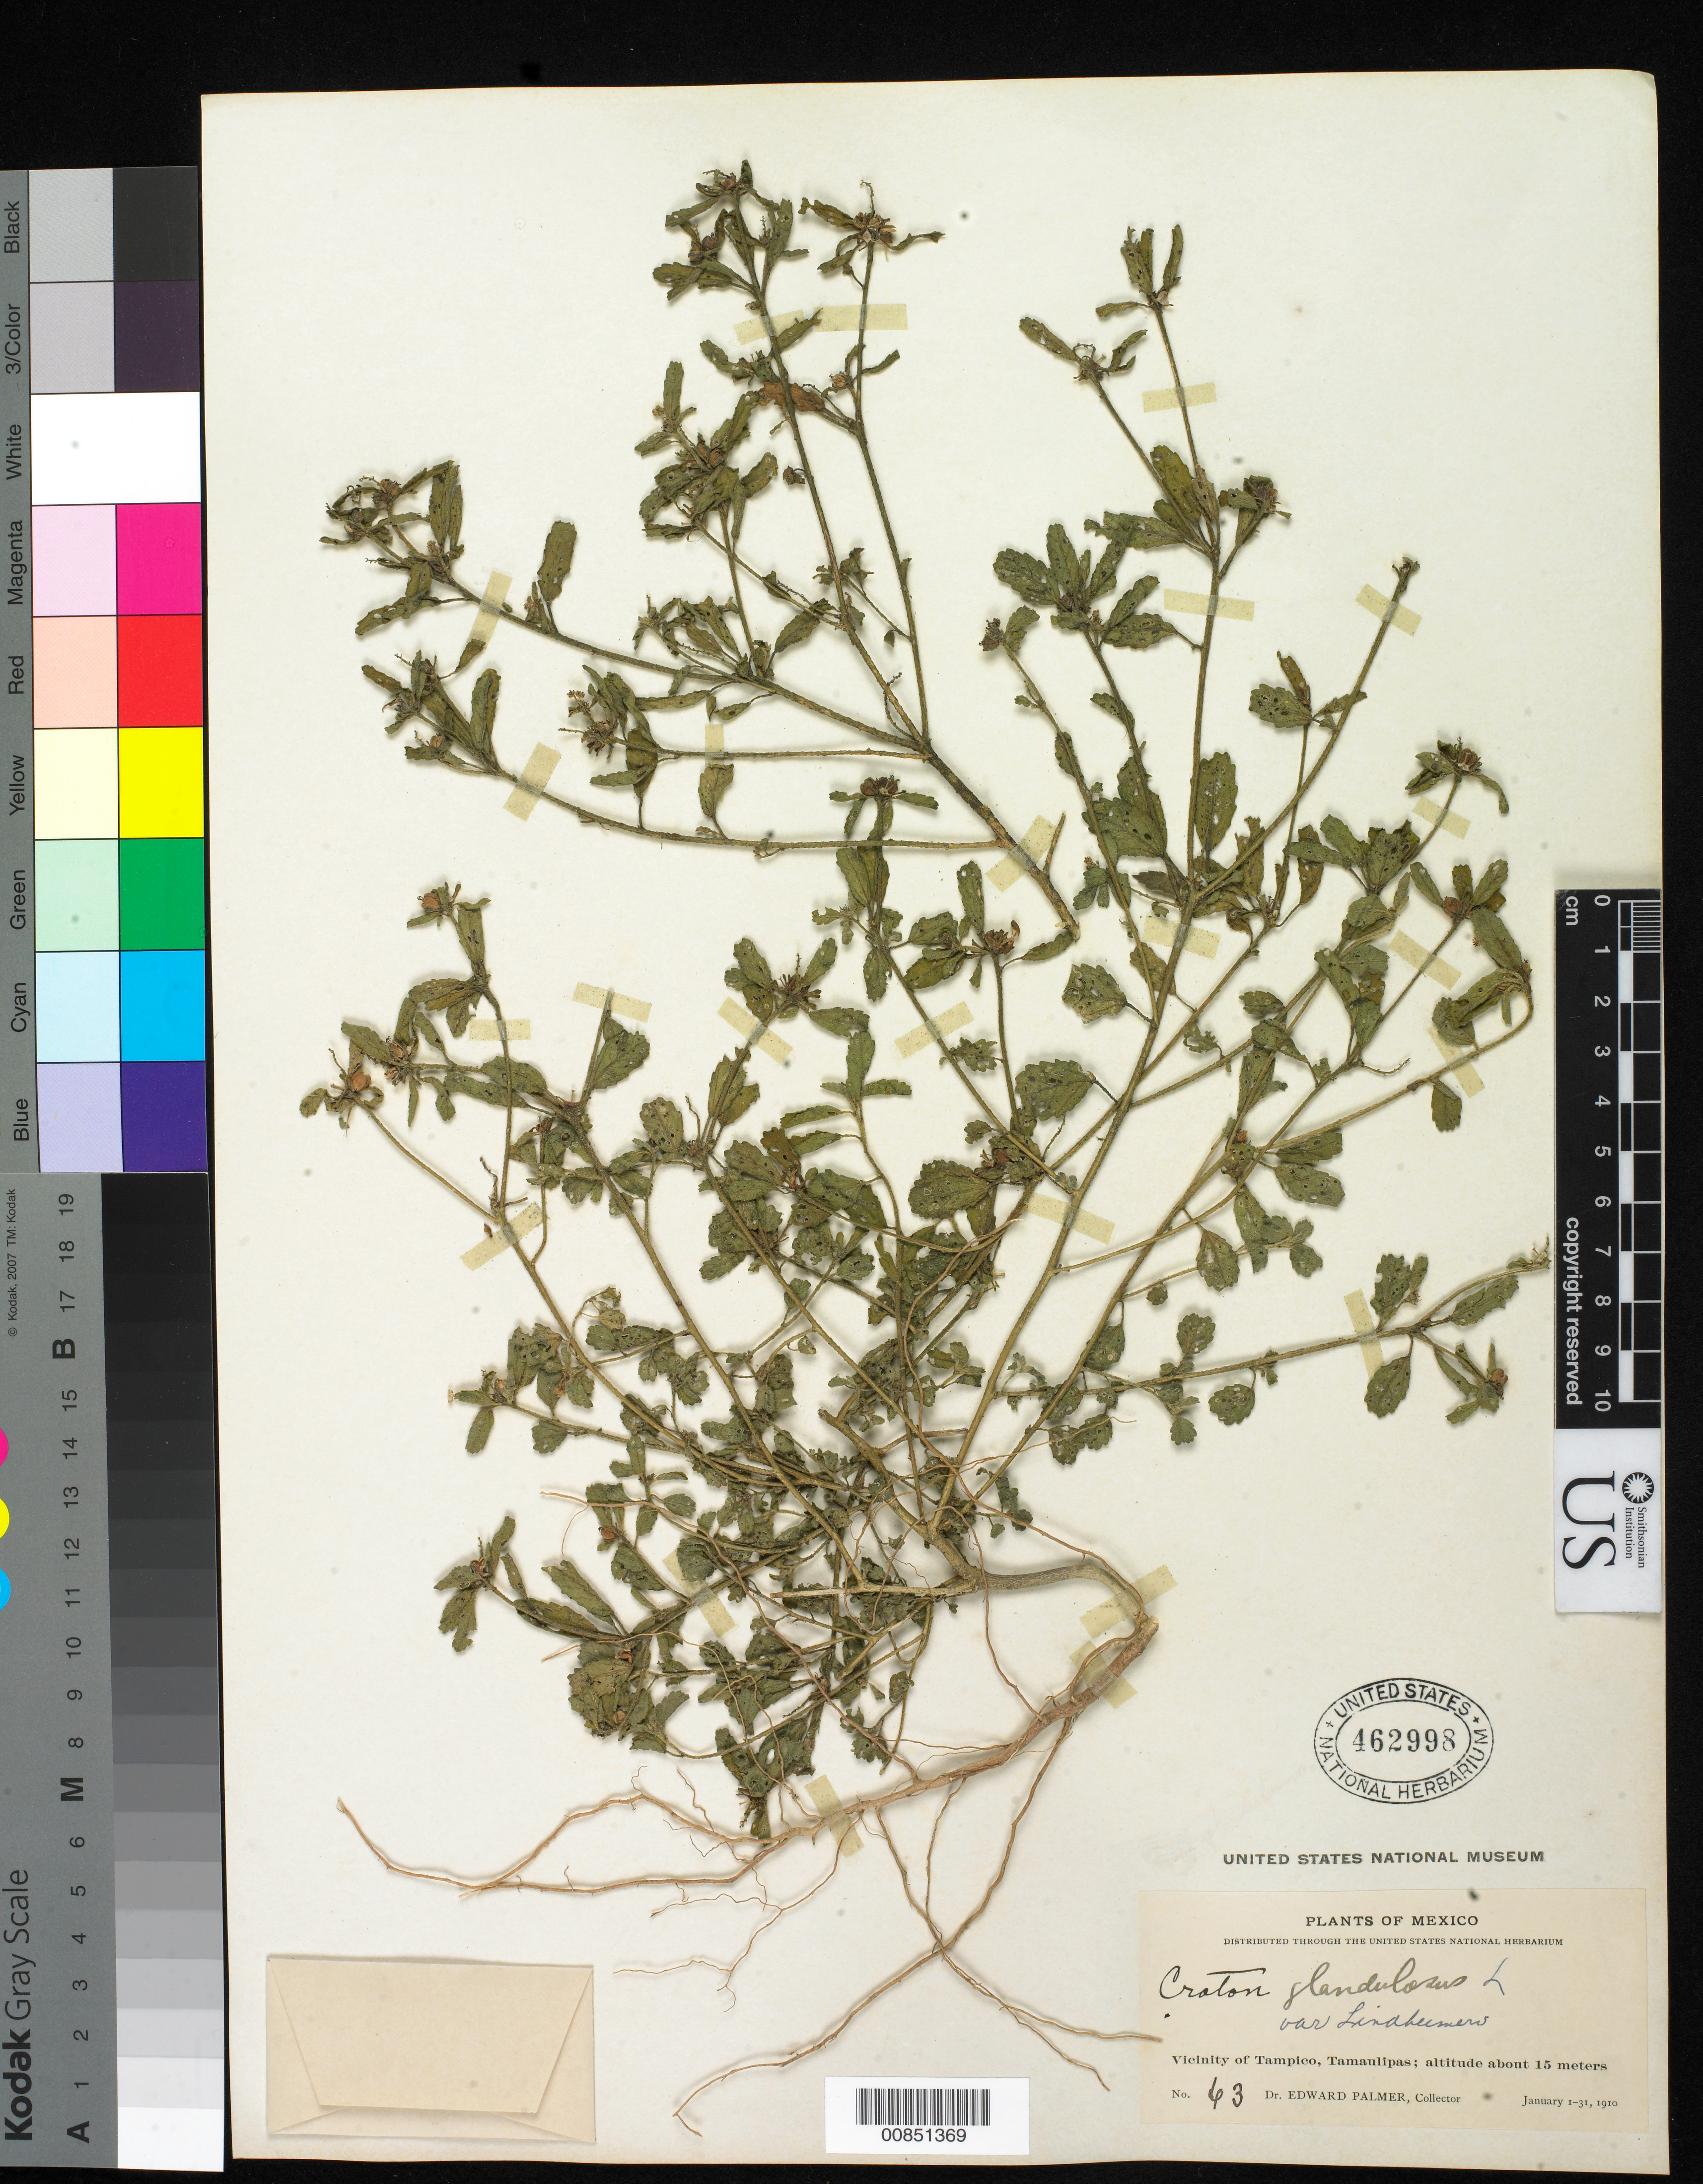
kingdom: Plantae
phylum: Tracheophyta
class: Magnoliopsida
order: Malpighiales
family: Euphorbiaceae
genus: Croton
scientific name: Croton glandulosus var. lindheimeri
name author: Müll. Arg. in DC.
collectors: E. Palmer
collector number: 63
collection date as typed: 01 Jan 1910 to 31 Jan 1910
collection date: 1910-01-01/1910-01-31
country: Mexico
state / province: Tamaulipas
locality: Vicinity of Tampico, Tamaulipas.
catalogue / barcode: US 462998